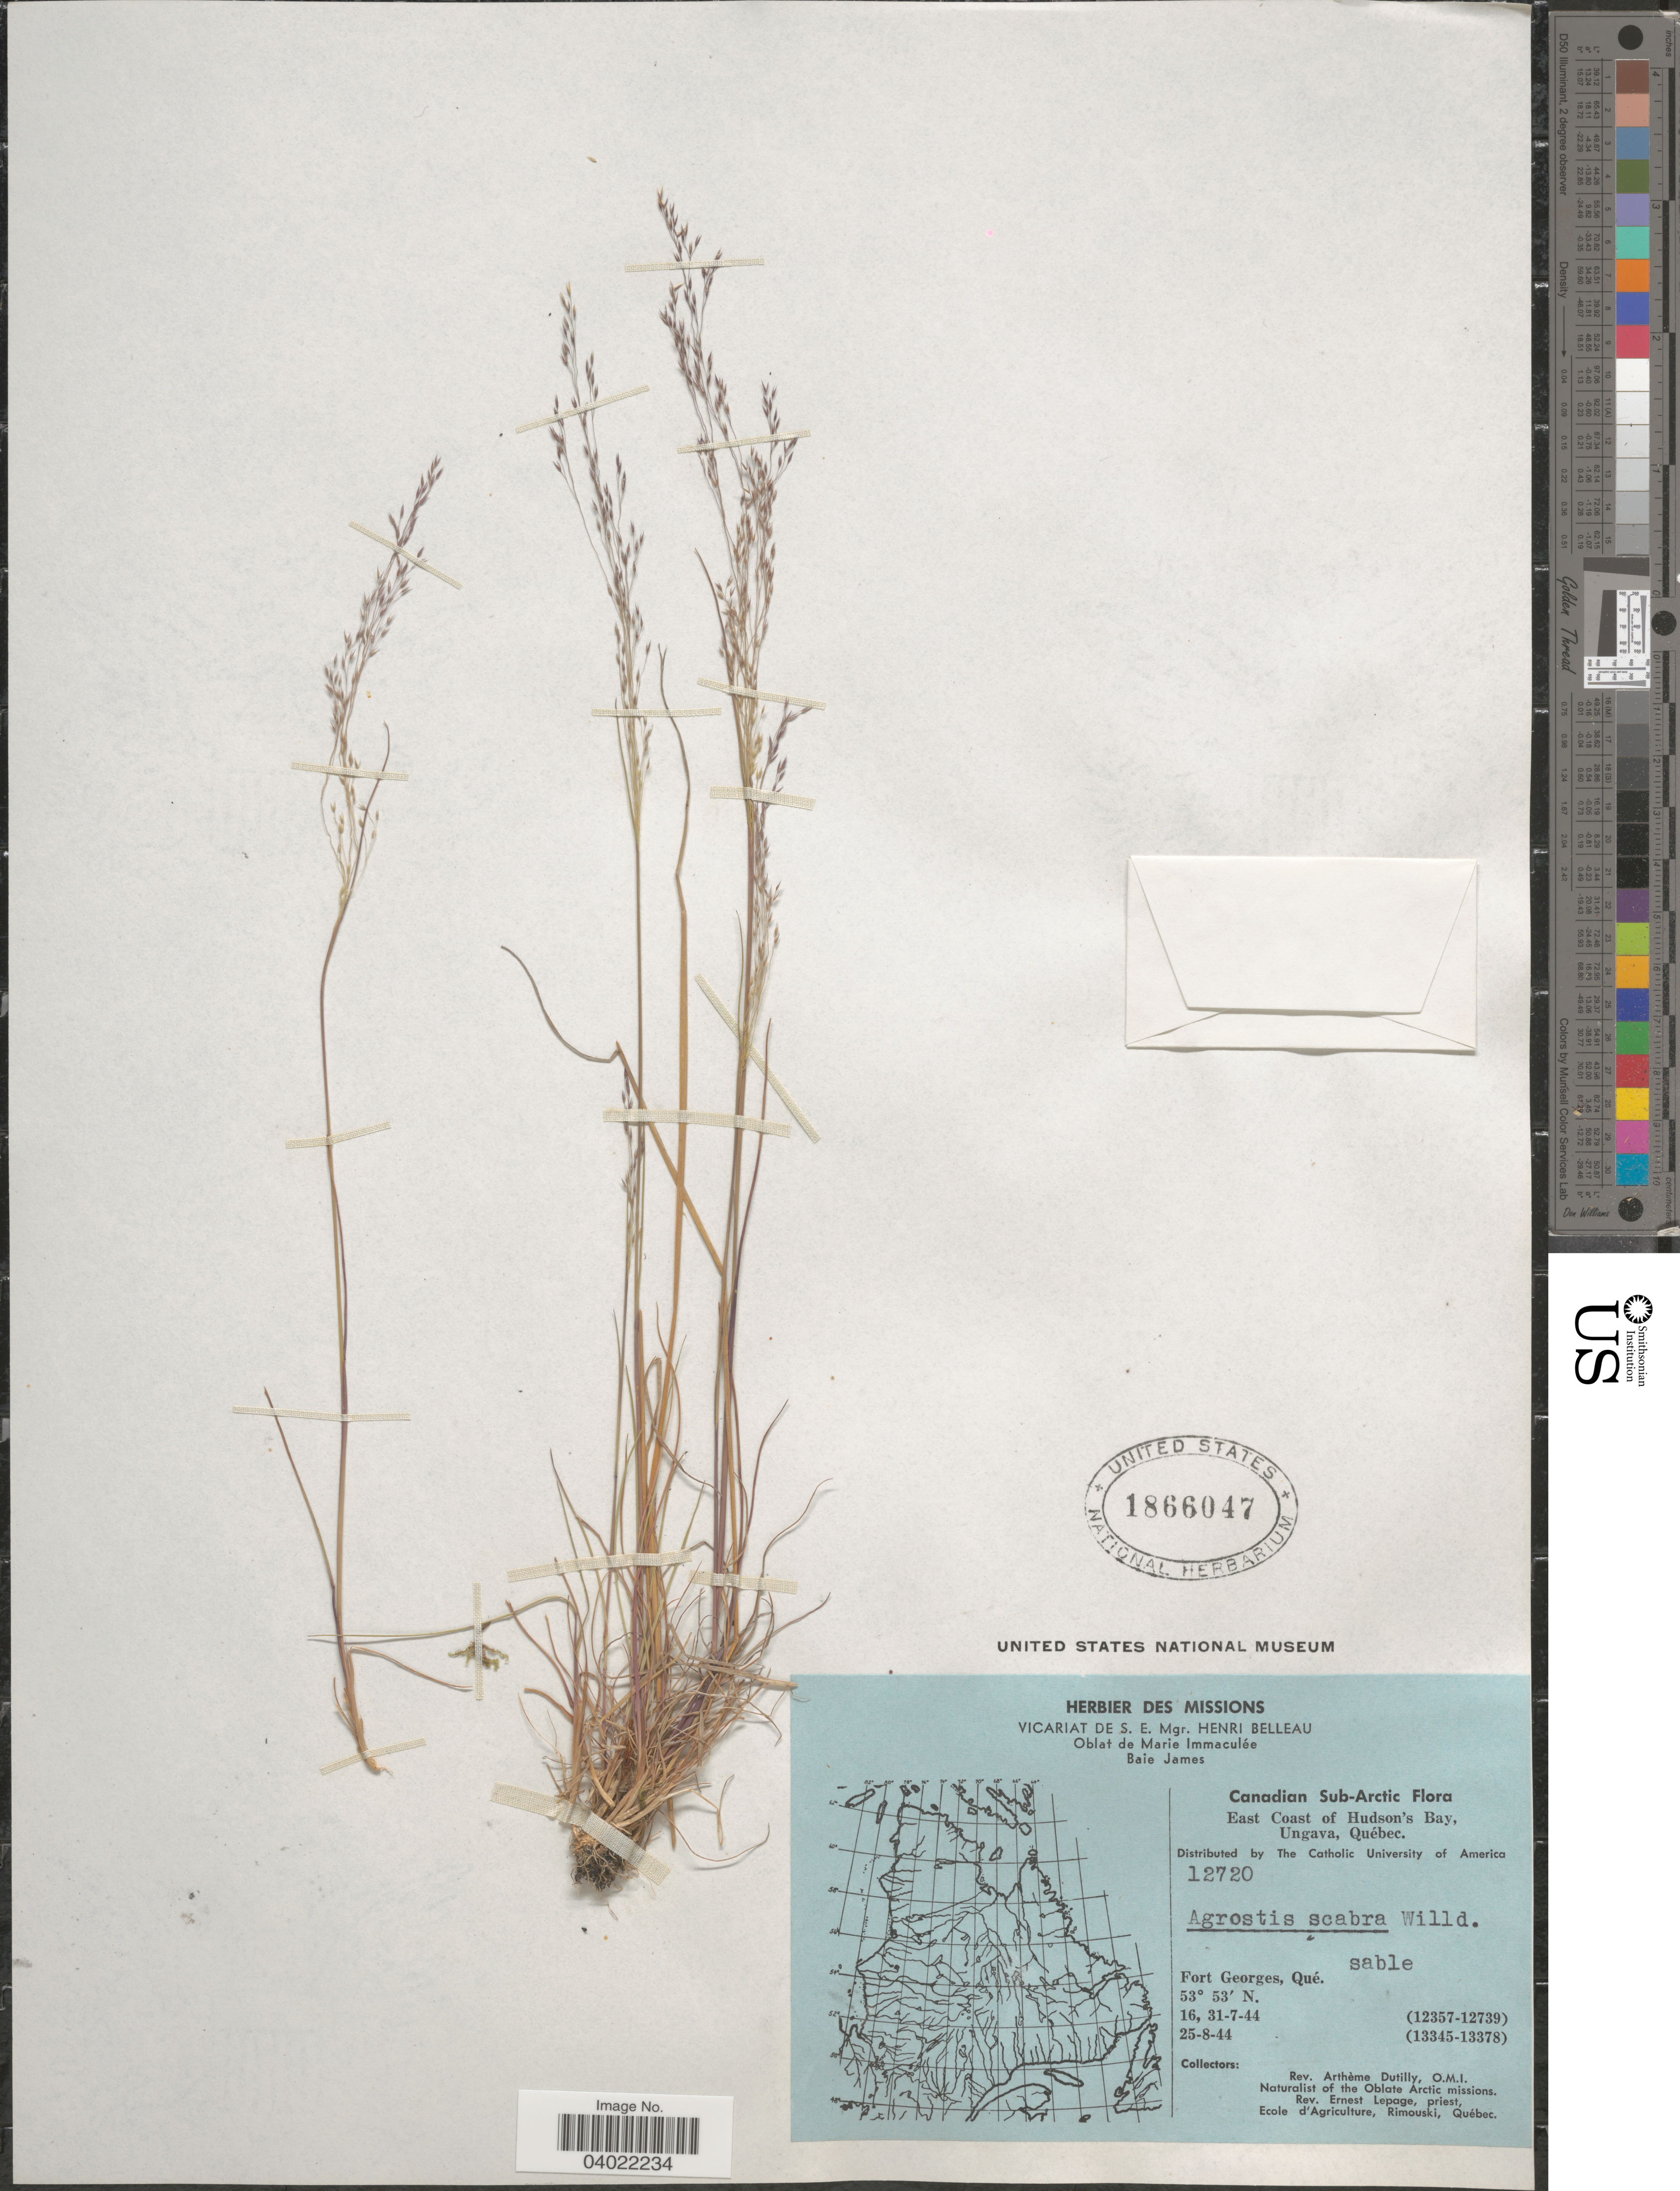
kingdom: Plantae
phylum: Tracheophyta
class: Liliopsida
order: Poales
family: Poaceae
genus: Agrostis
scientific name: Agrostis scabra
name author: Willd.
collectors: A. Dutilly & E. Lepage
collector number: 12720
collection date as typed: Transcribed d/m/y: 16/7/44 to 25/8/44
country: Canada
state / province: Quebec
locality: Canadian Sub-Arctic. East Coast of Hudson's Bay, Ungava. Fort Georges.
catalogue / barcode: US 1866047